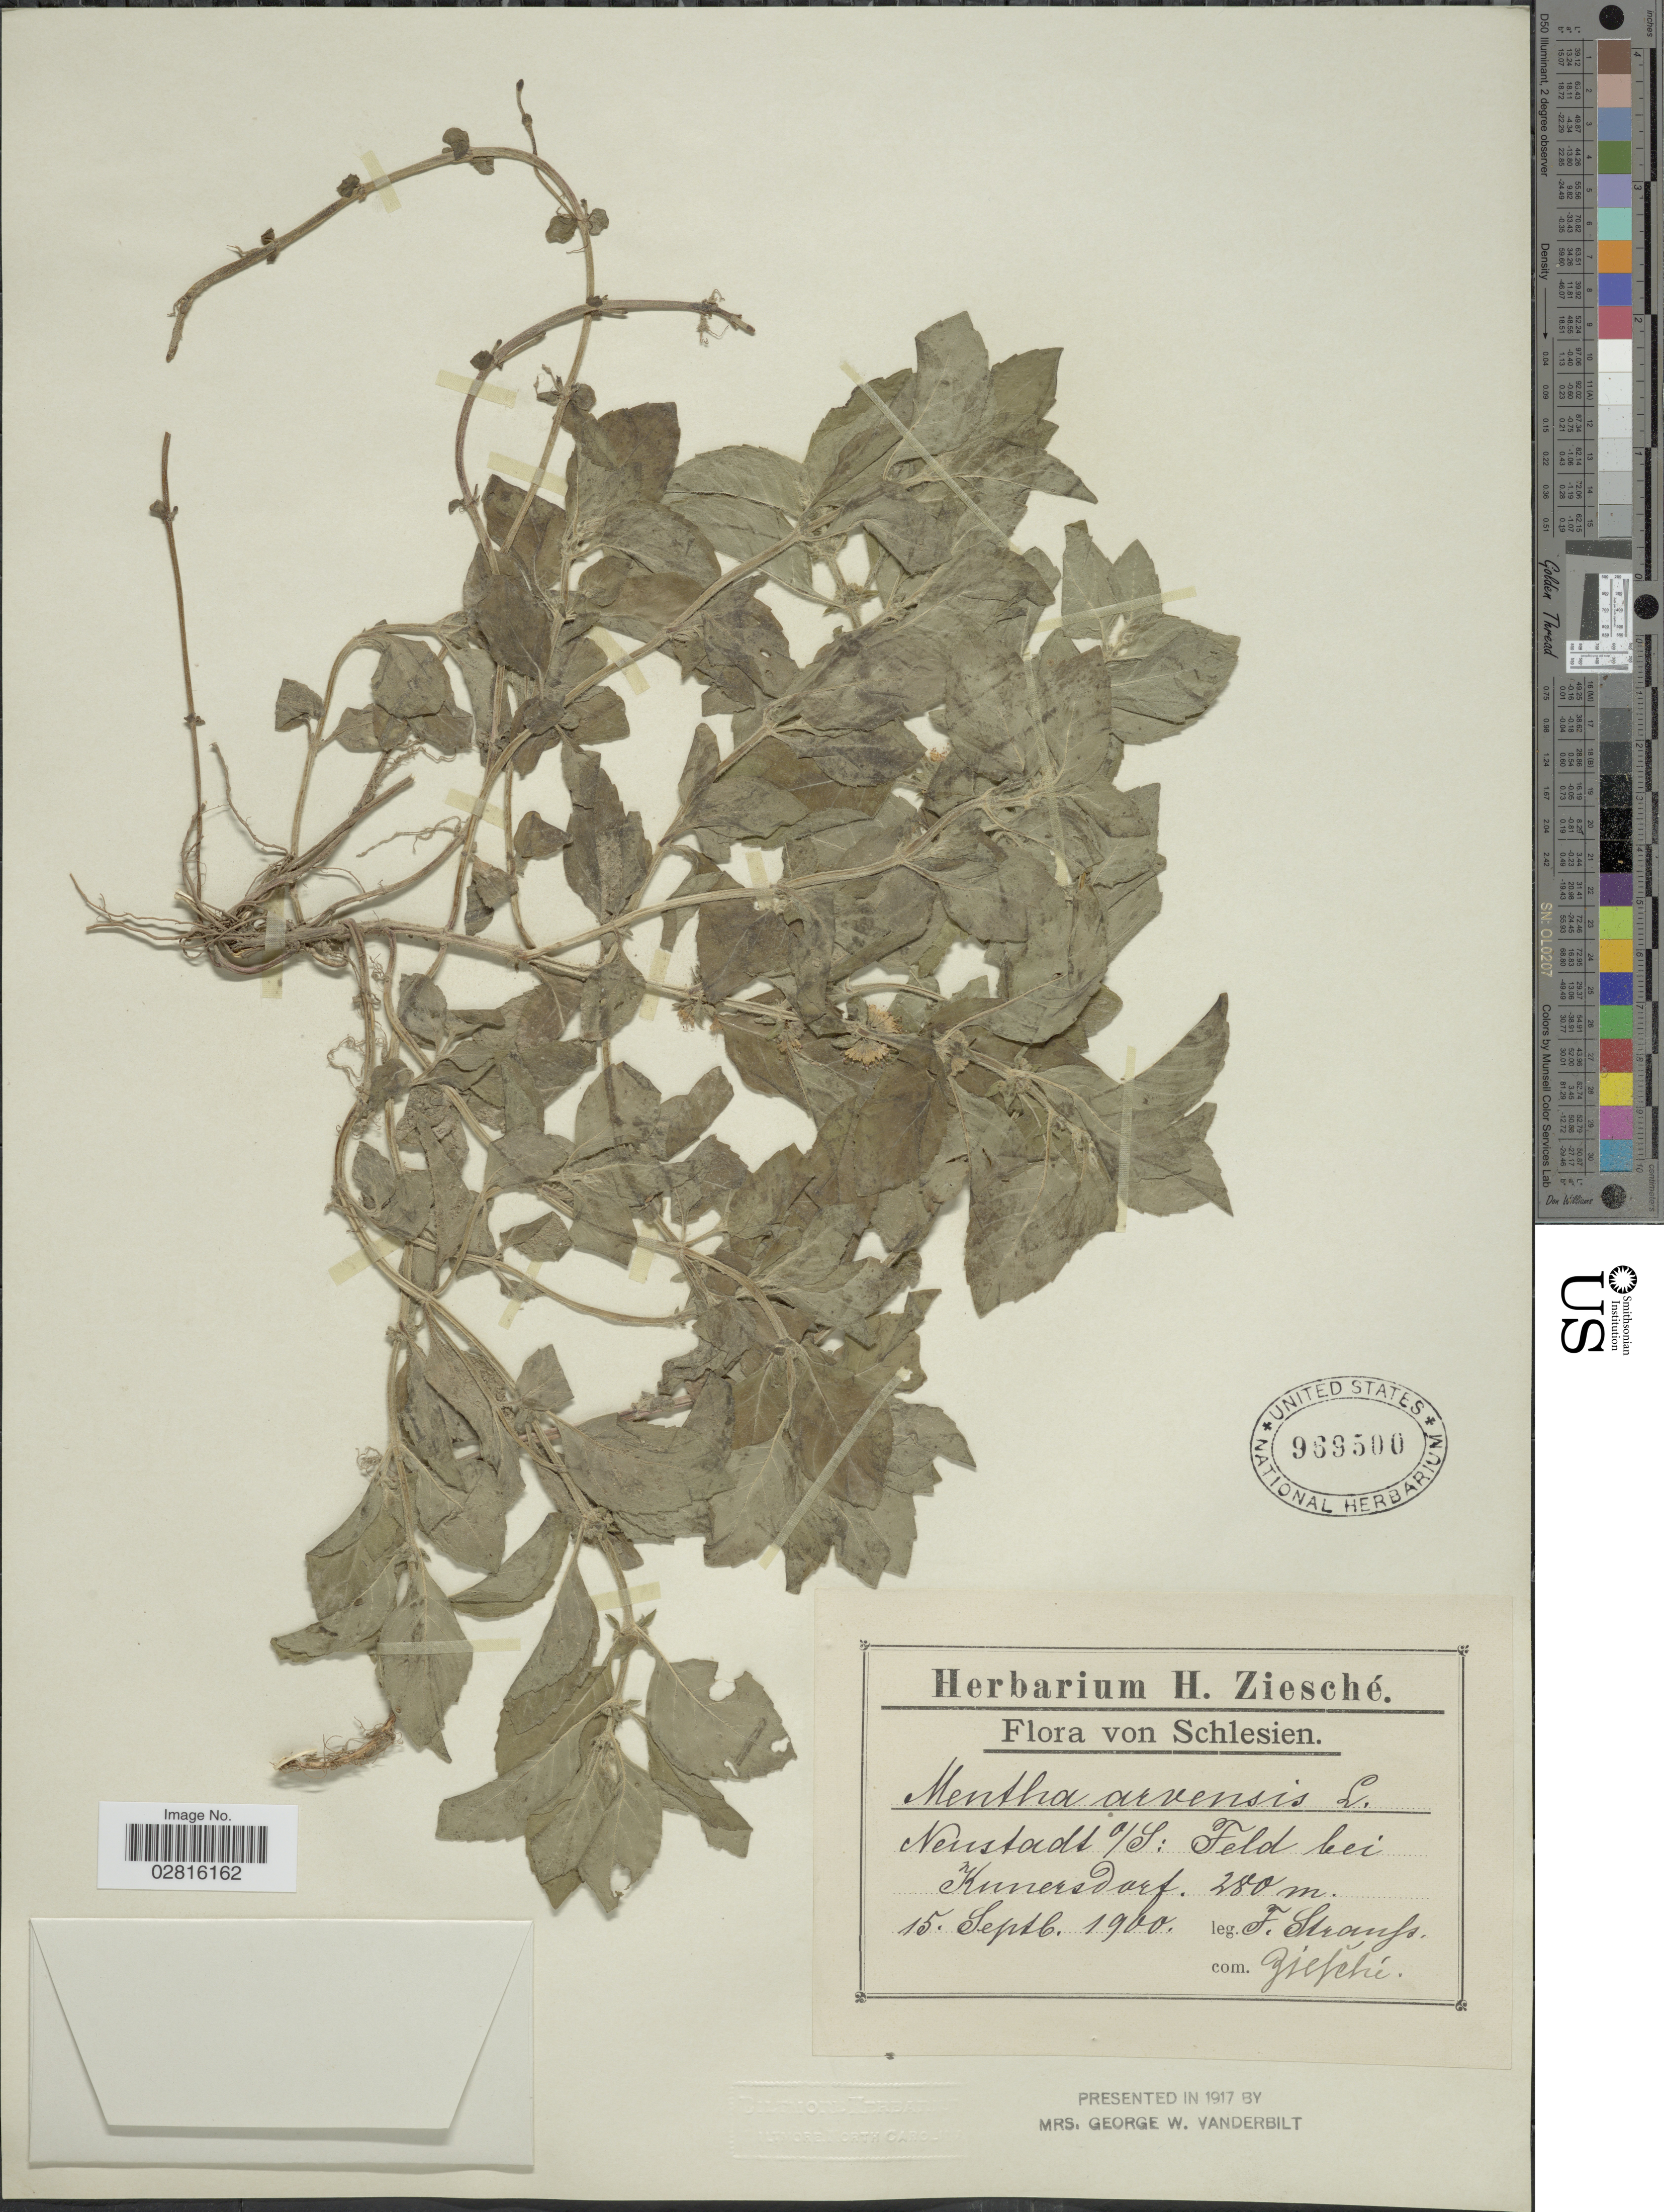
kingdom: Plantae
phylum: Tracheophyta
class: Magnoliopsida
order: Lamiales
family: Lamiaceae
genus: Mentha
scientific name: Mentha arvensis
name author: L.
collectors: F. Strauss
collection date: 1960-09-15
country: Poland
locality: Schlesien. Neustadt a/S: Feld bei Kunersdorf.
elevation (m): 280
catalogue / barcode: US 969500